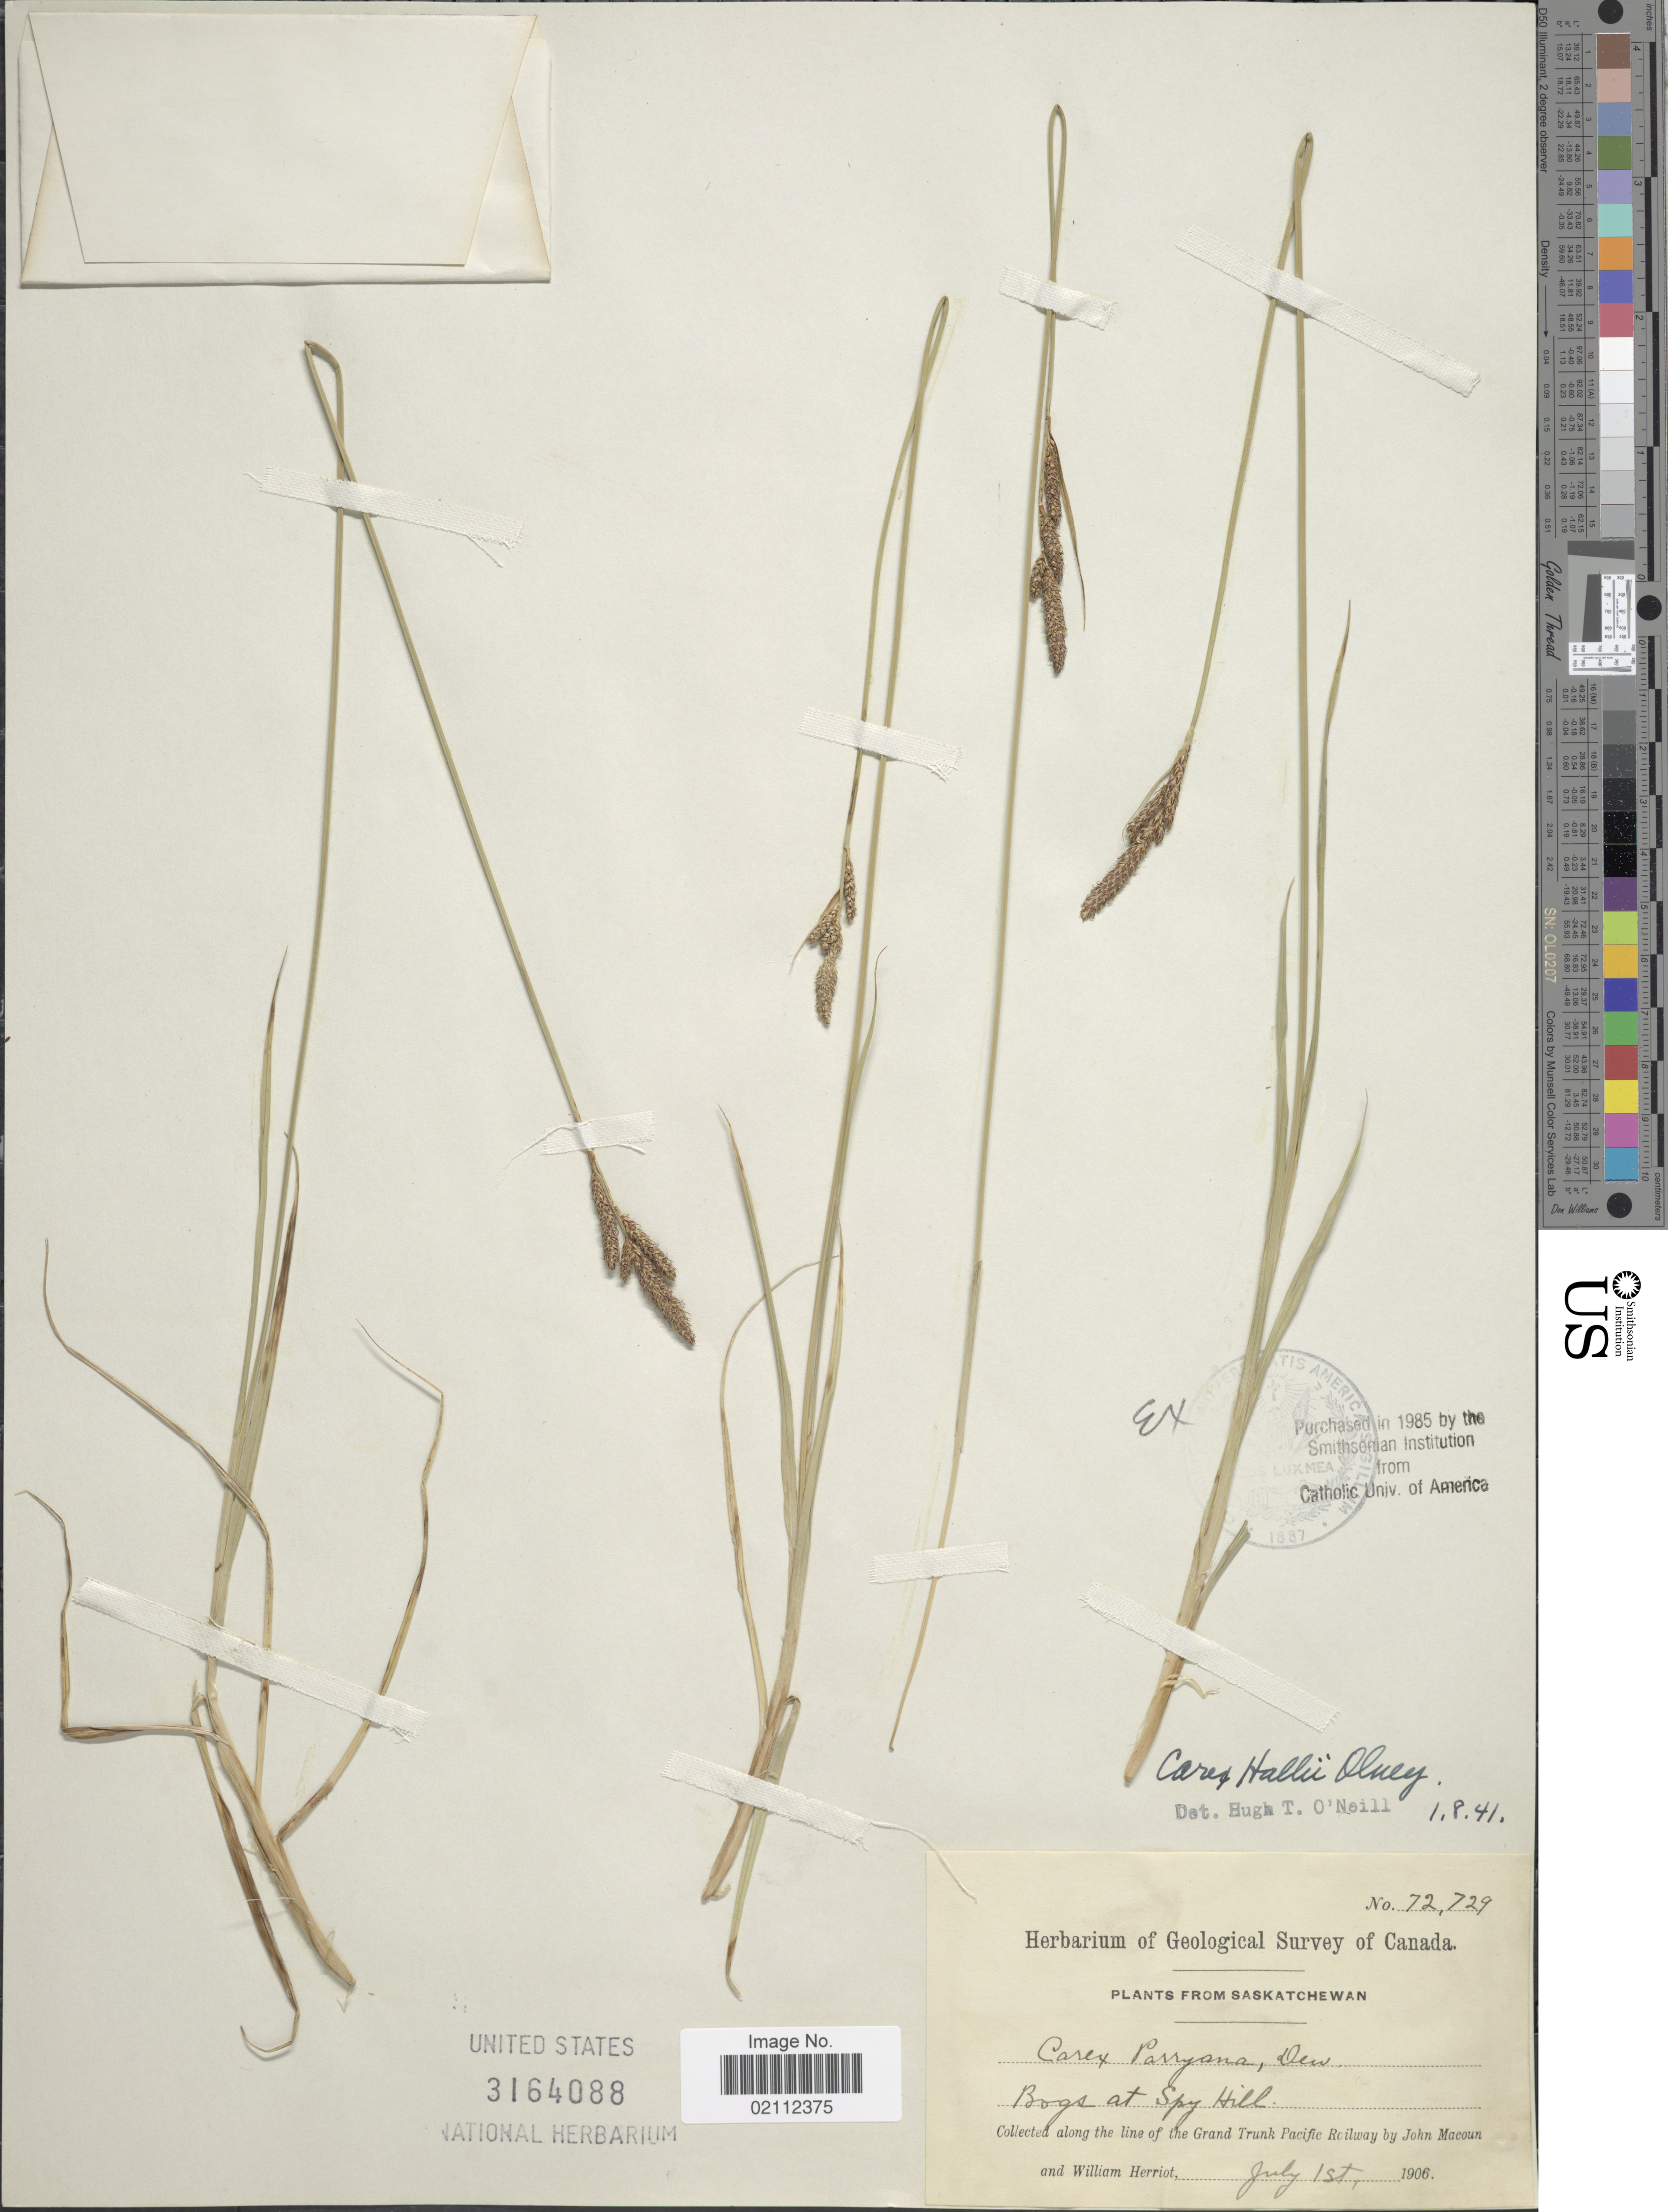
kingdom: Plantae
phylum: Tracheophyta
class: Liliopsida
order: Poales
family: Cyperaceae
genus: Carex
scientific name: Carex hallii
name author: Olney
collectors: J. Macoun & W. Herriot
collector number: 72729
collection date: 1906-07-01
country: Canada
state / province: Saskatchewan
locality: Along the line of the Grand Trunk Pacific Railway. Spy Hill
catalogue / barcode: US 3164088